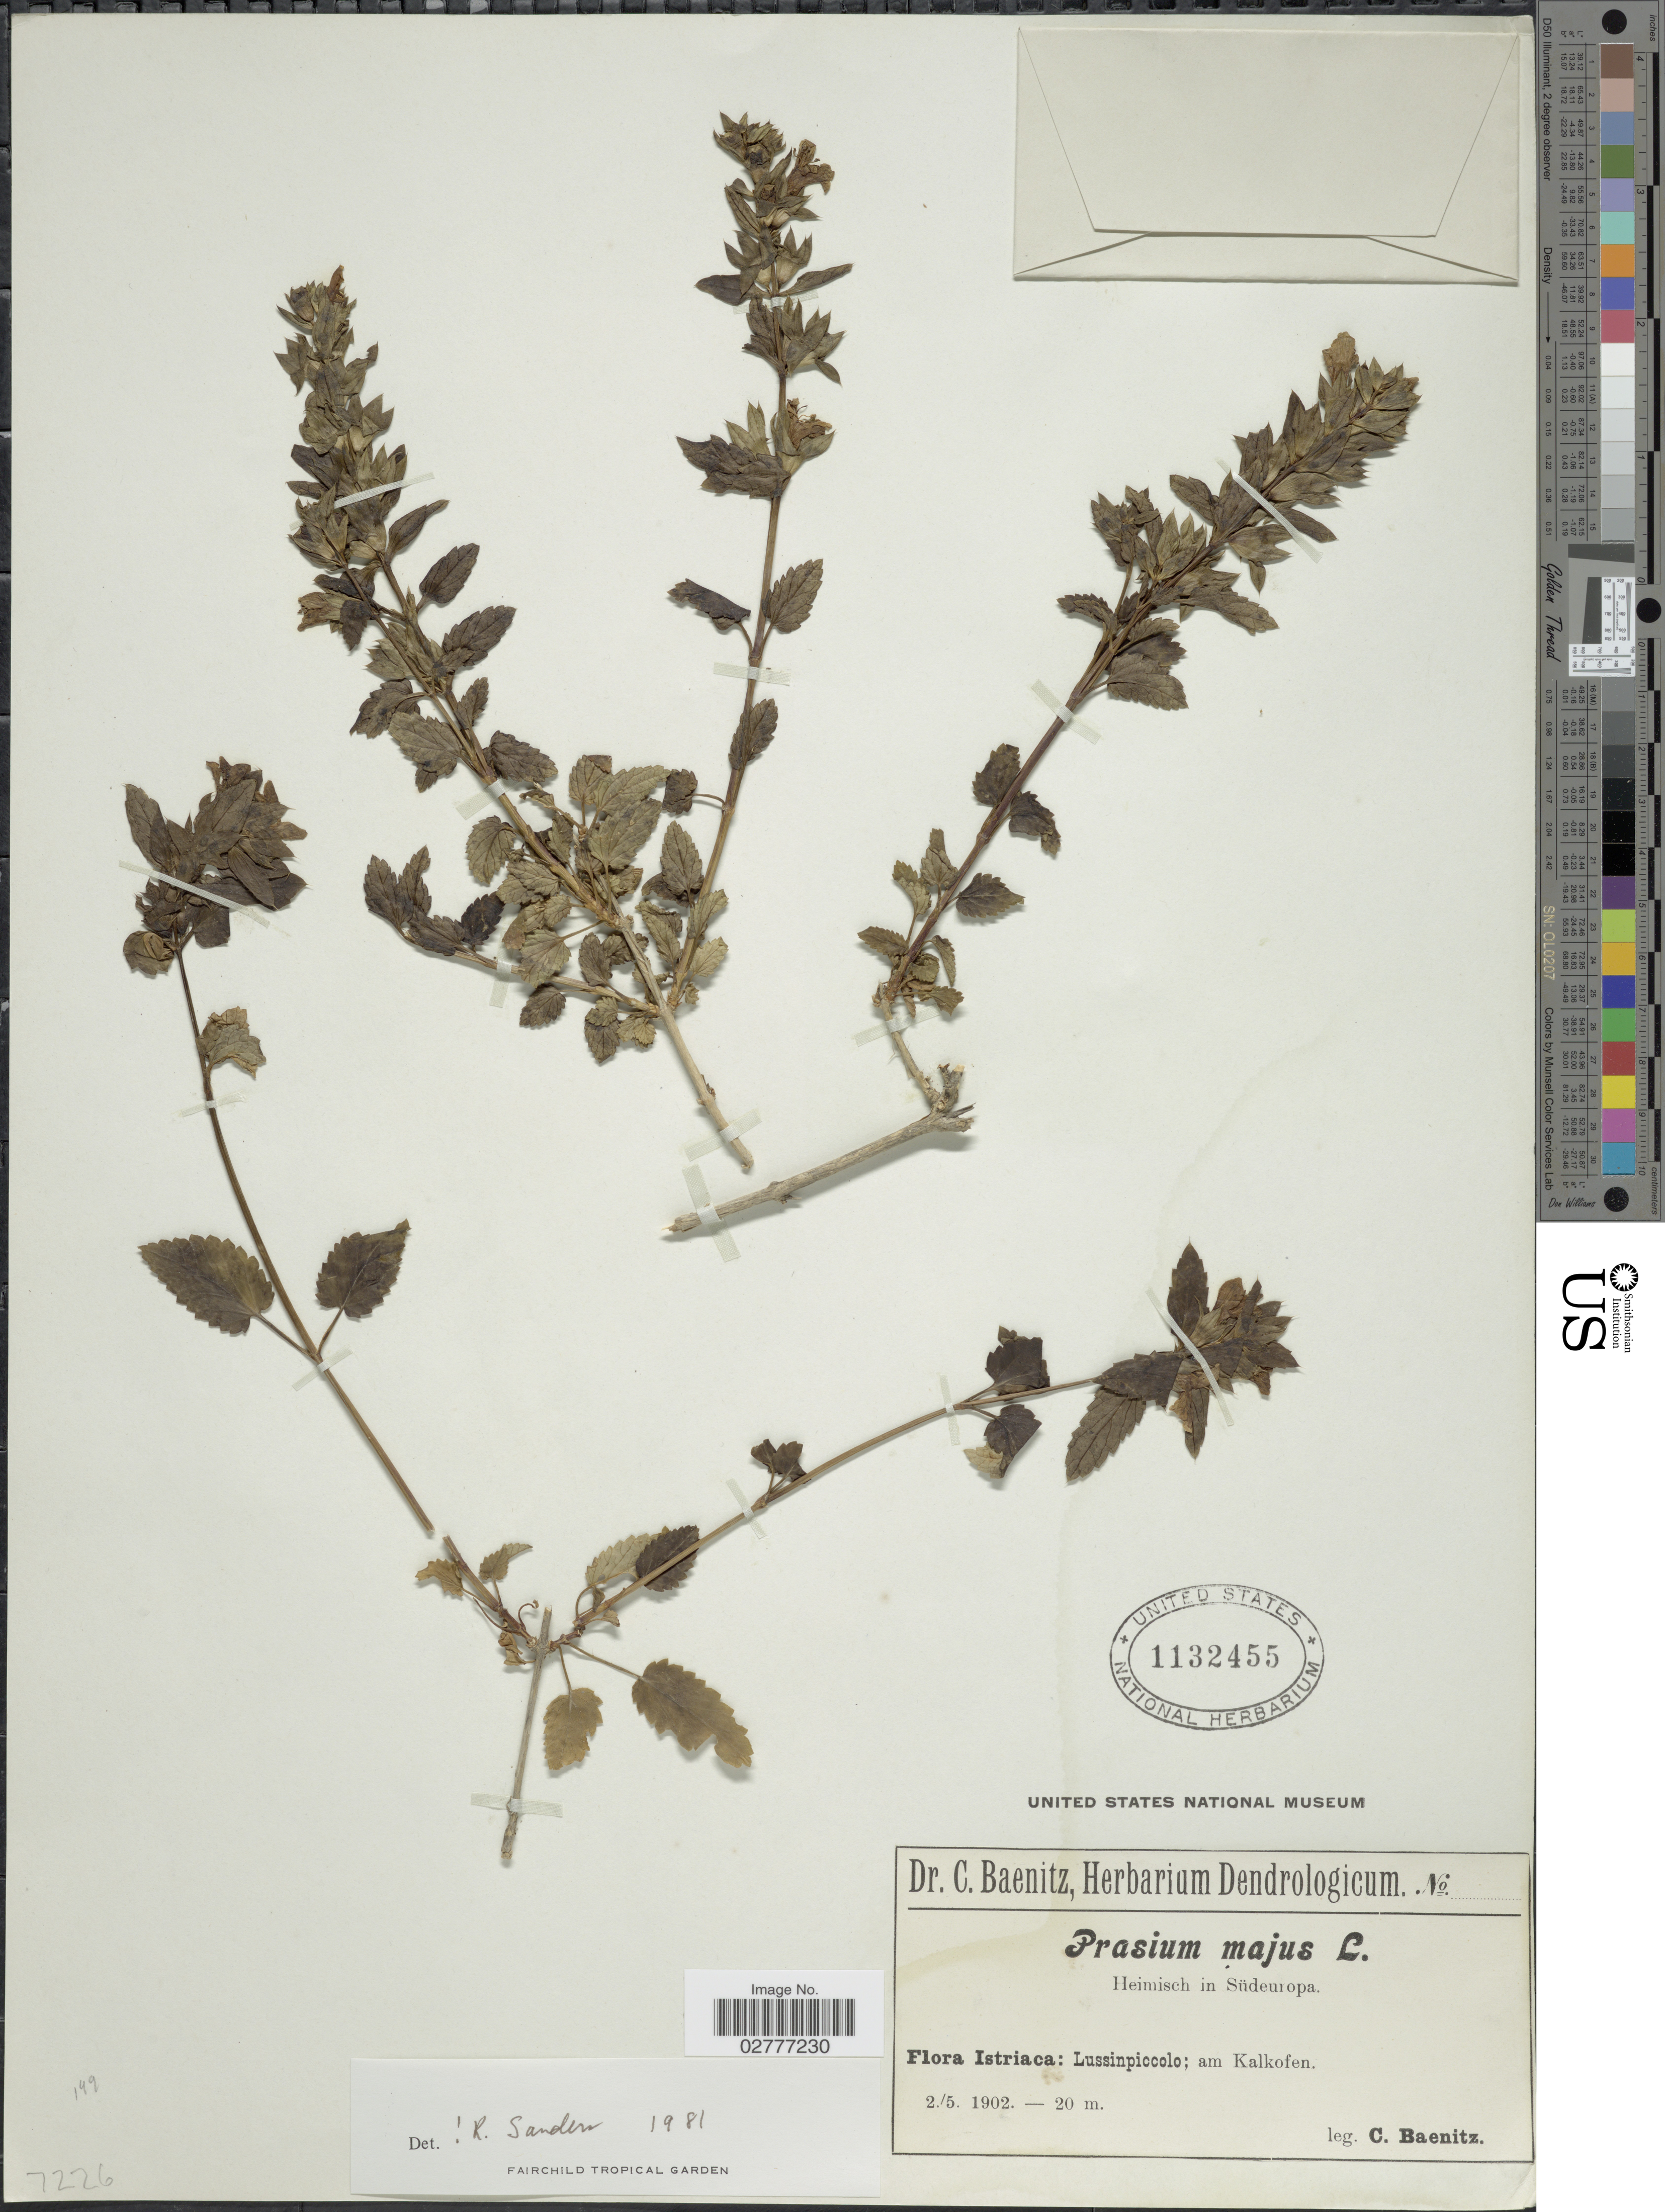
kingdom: Plantae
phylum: Tracheophyta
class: Magnoliopsida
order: Lamiales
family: Lamiaceae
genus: Prasium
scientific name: Prasium majus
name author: L.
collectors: C. G. Baenitz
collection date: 1902-05-02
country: Croatia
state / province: Istria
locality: Istriaca, Lussinpiccolo, am Kalkofen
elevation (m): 20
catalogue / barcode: US 1132455